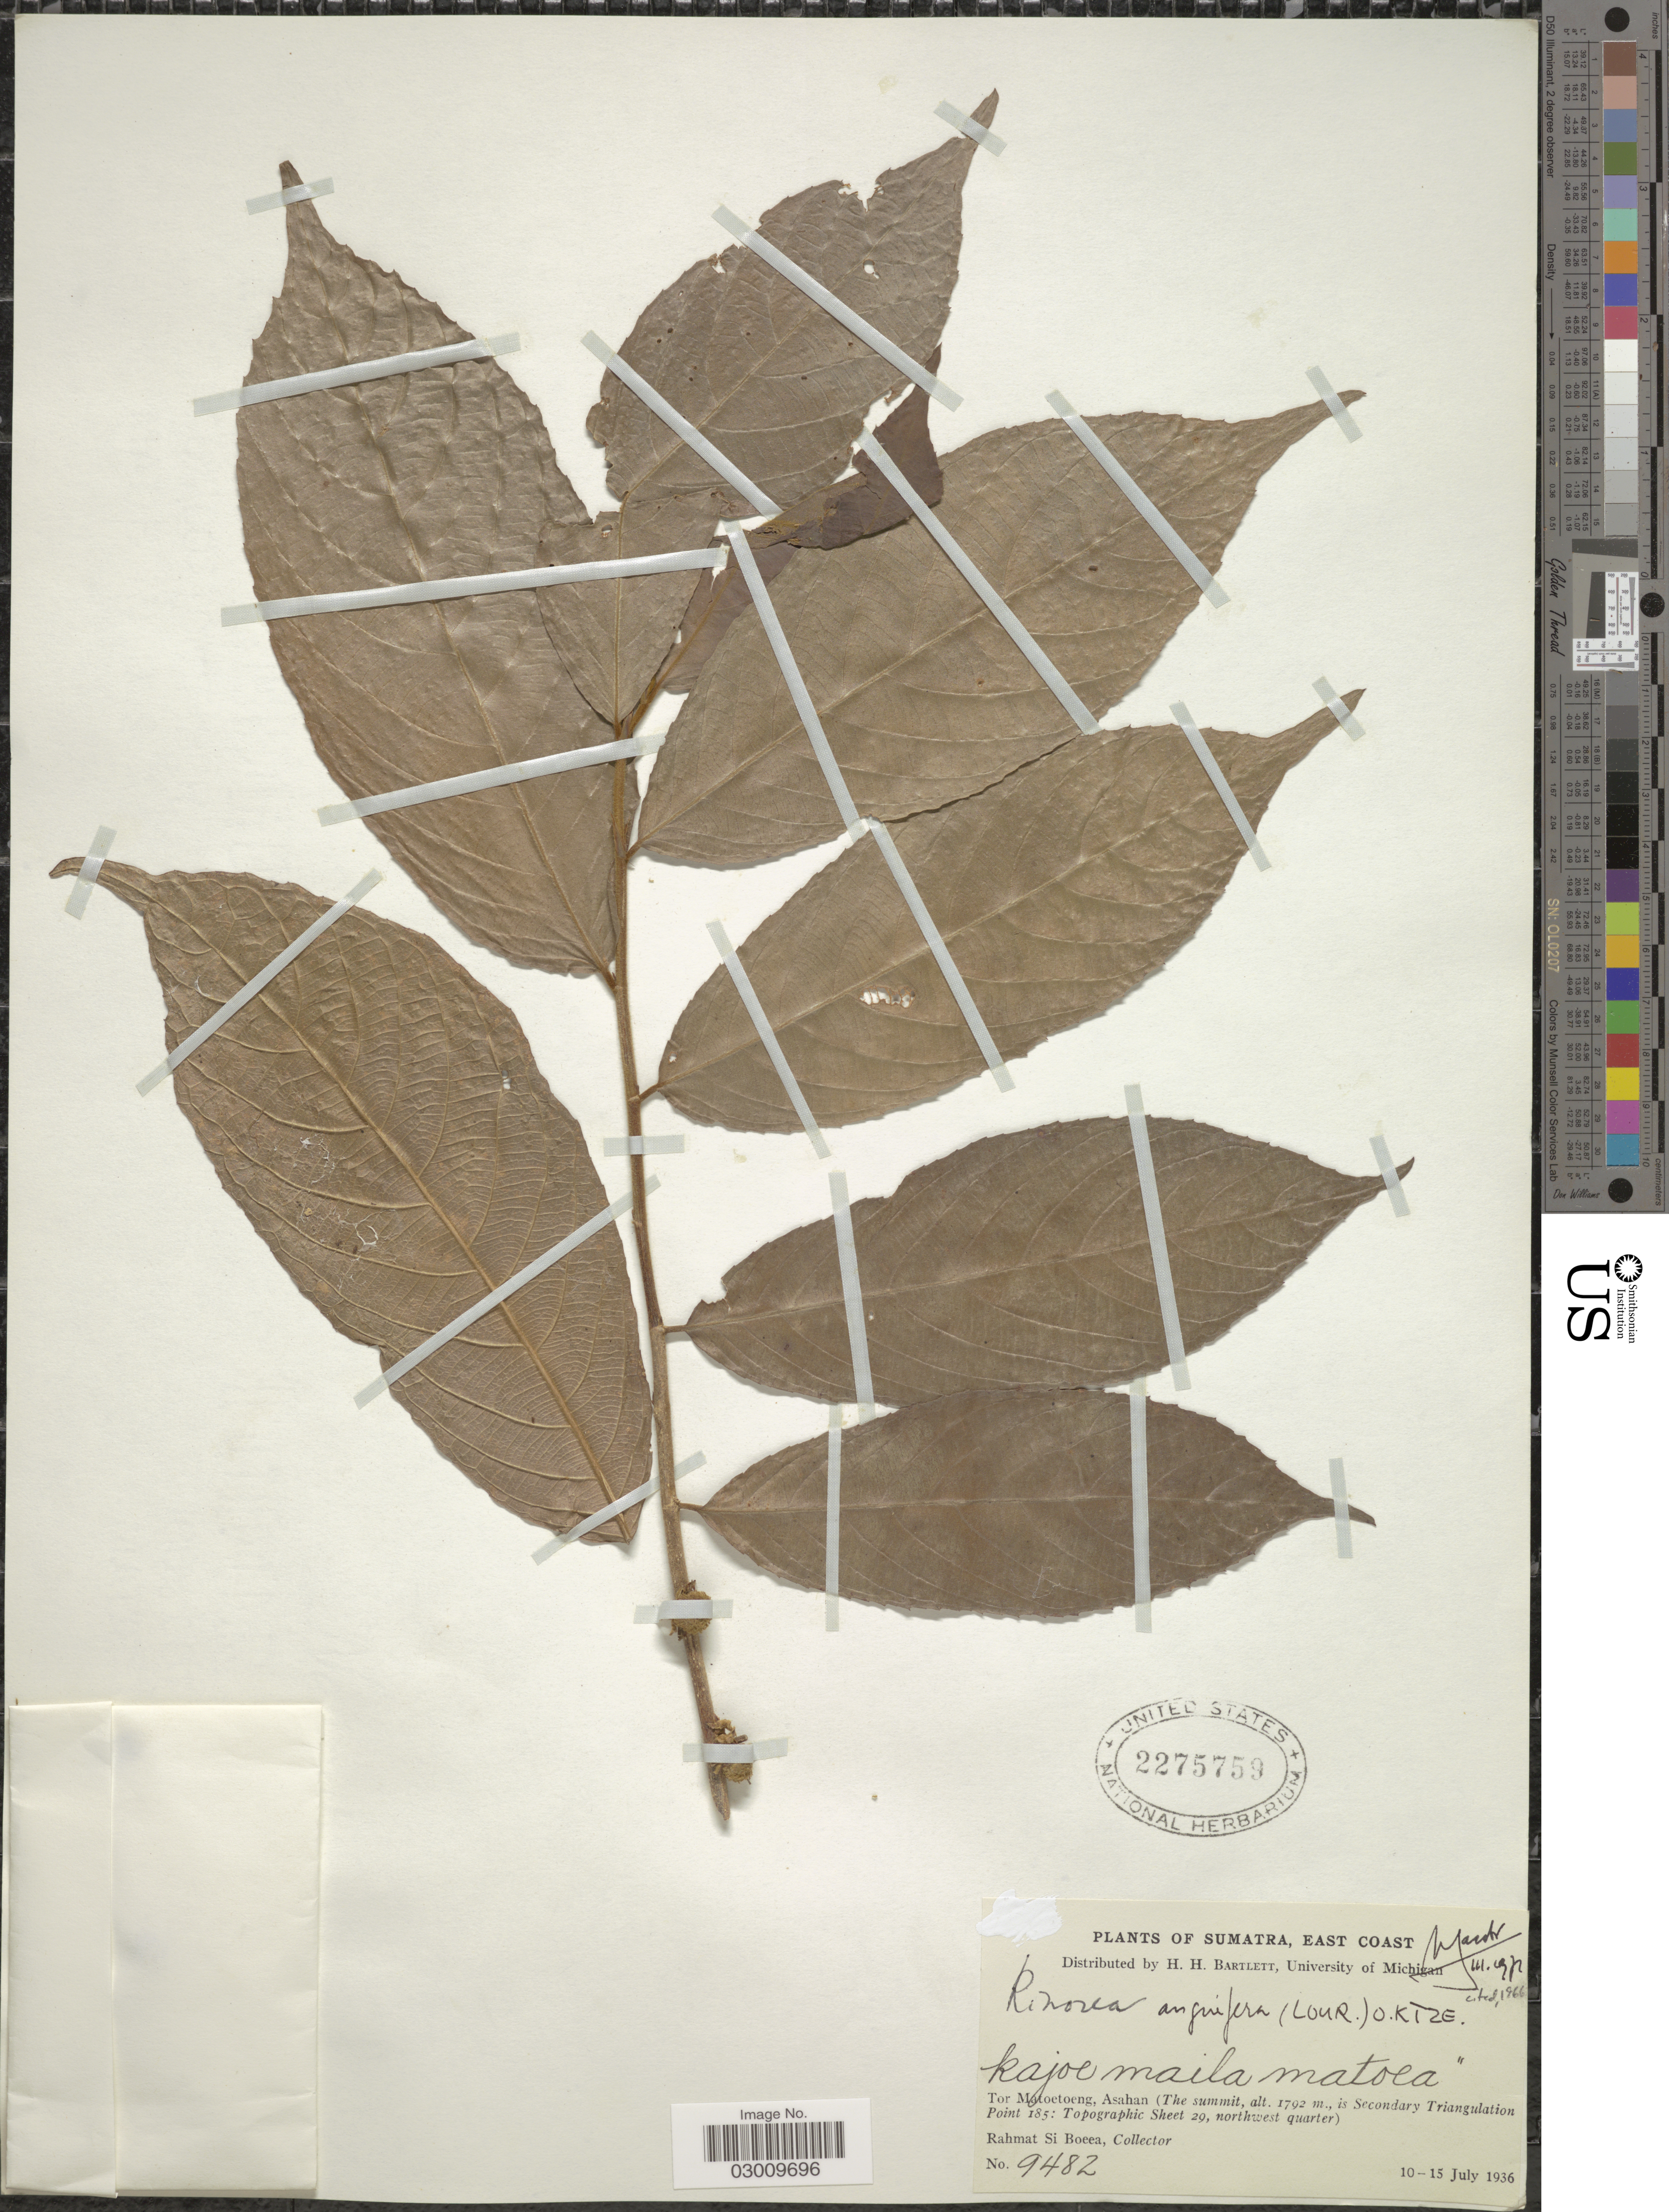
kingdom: Plantae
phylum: Tracheophyta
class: Magnoliopsida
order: Malpighiales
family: Violaceae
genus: Rinorea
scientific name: Rinorea anguifera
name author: Kuntze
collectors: Rahmat Si Boeea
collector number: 9482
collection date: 1936-07-10/1936-07-15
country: Indonesia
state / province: Sumatra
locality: East Coast. Tor Matoetoeng, Asahan (The summit, is Secondary Triangulation Point 185: Topographic Sheet 29, northwest quarter).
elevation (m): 1792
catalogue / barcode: US 2275759